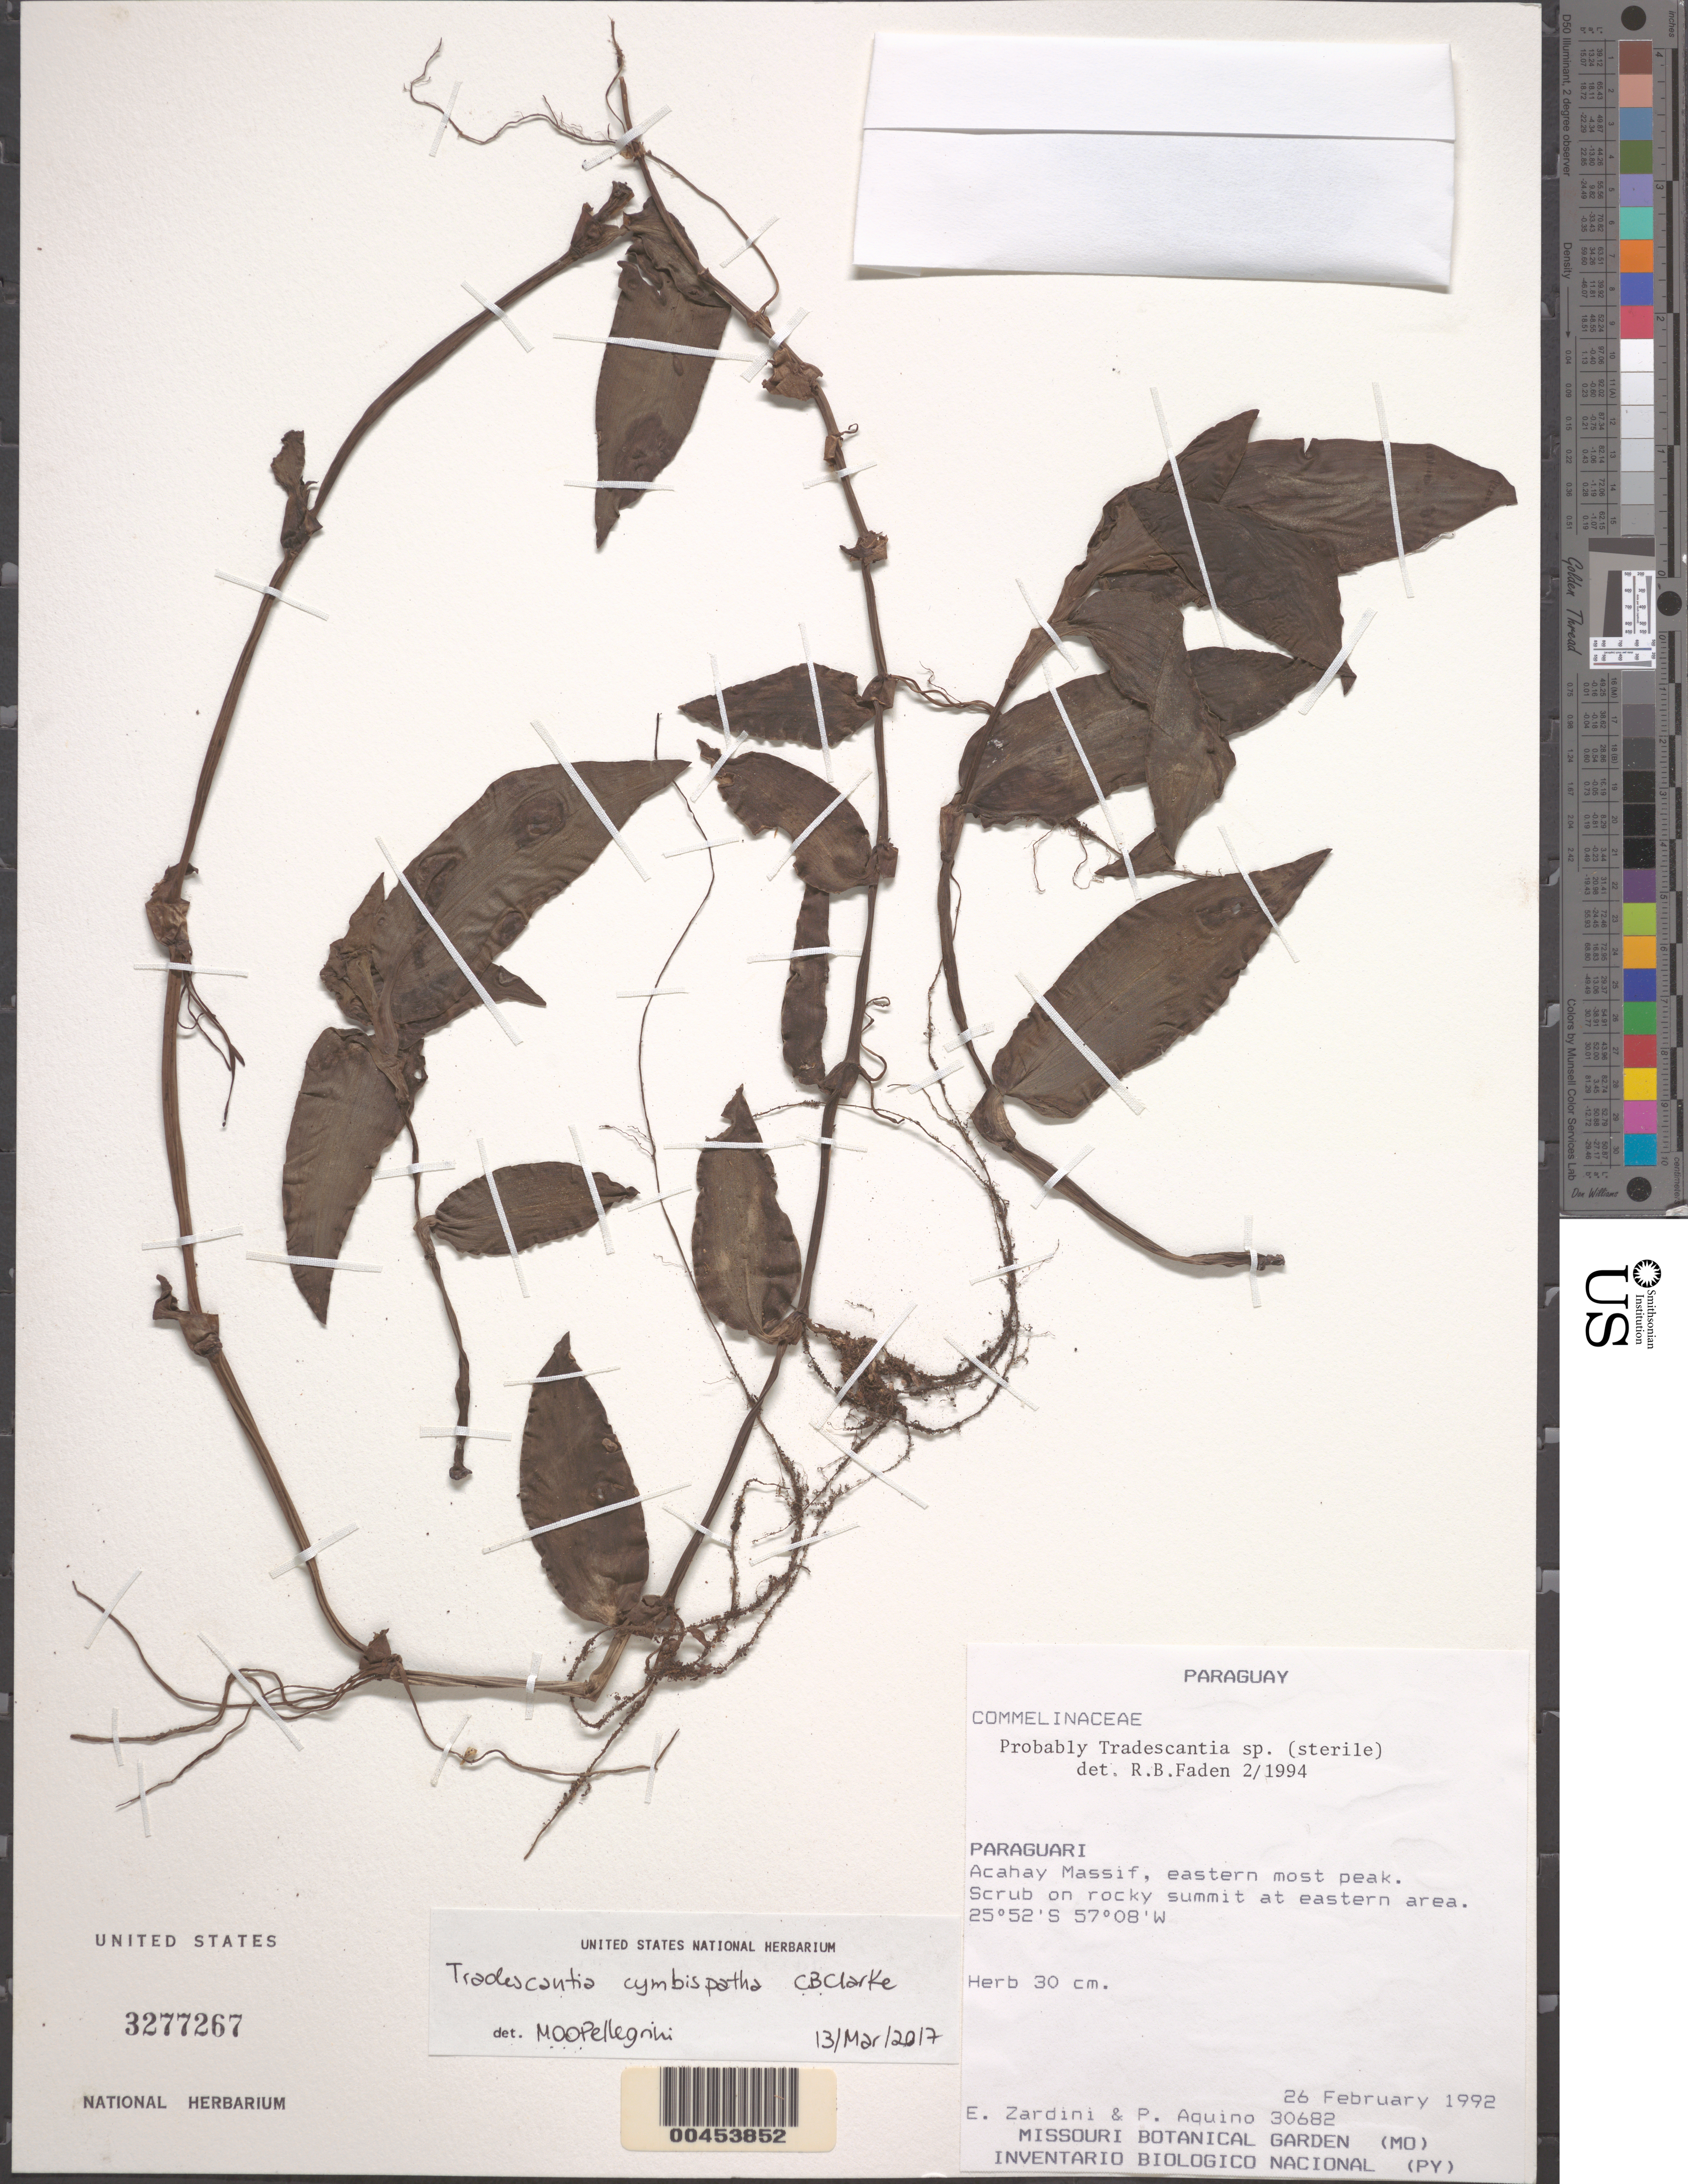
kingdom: Plantae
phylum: Tracheophyta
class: Liliopsida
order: Commelinales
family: Commelinaceae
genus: Tradescantia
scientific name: Tradescantia cymbispatha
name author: C.B. Clarke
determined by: Pellegrini, M. O. de Oliveira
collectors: E. M. Zardini & P. Aquino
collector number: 30682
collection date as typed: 26 Feb 1992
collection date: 1992-02-26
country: Paraguay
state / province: Paraguarí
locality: Acahay massif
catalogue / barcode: US 3277267